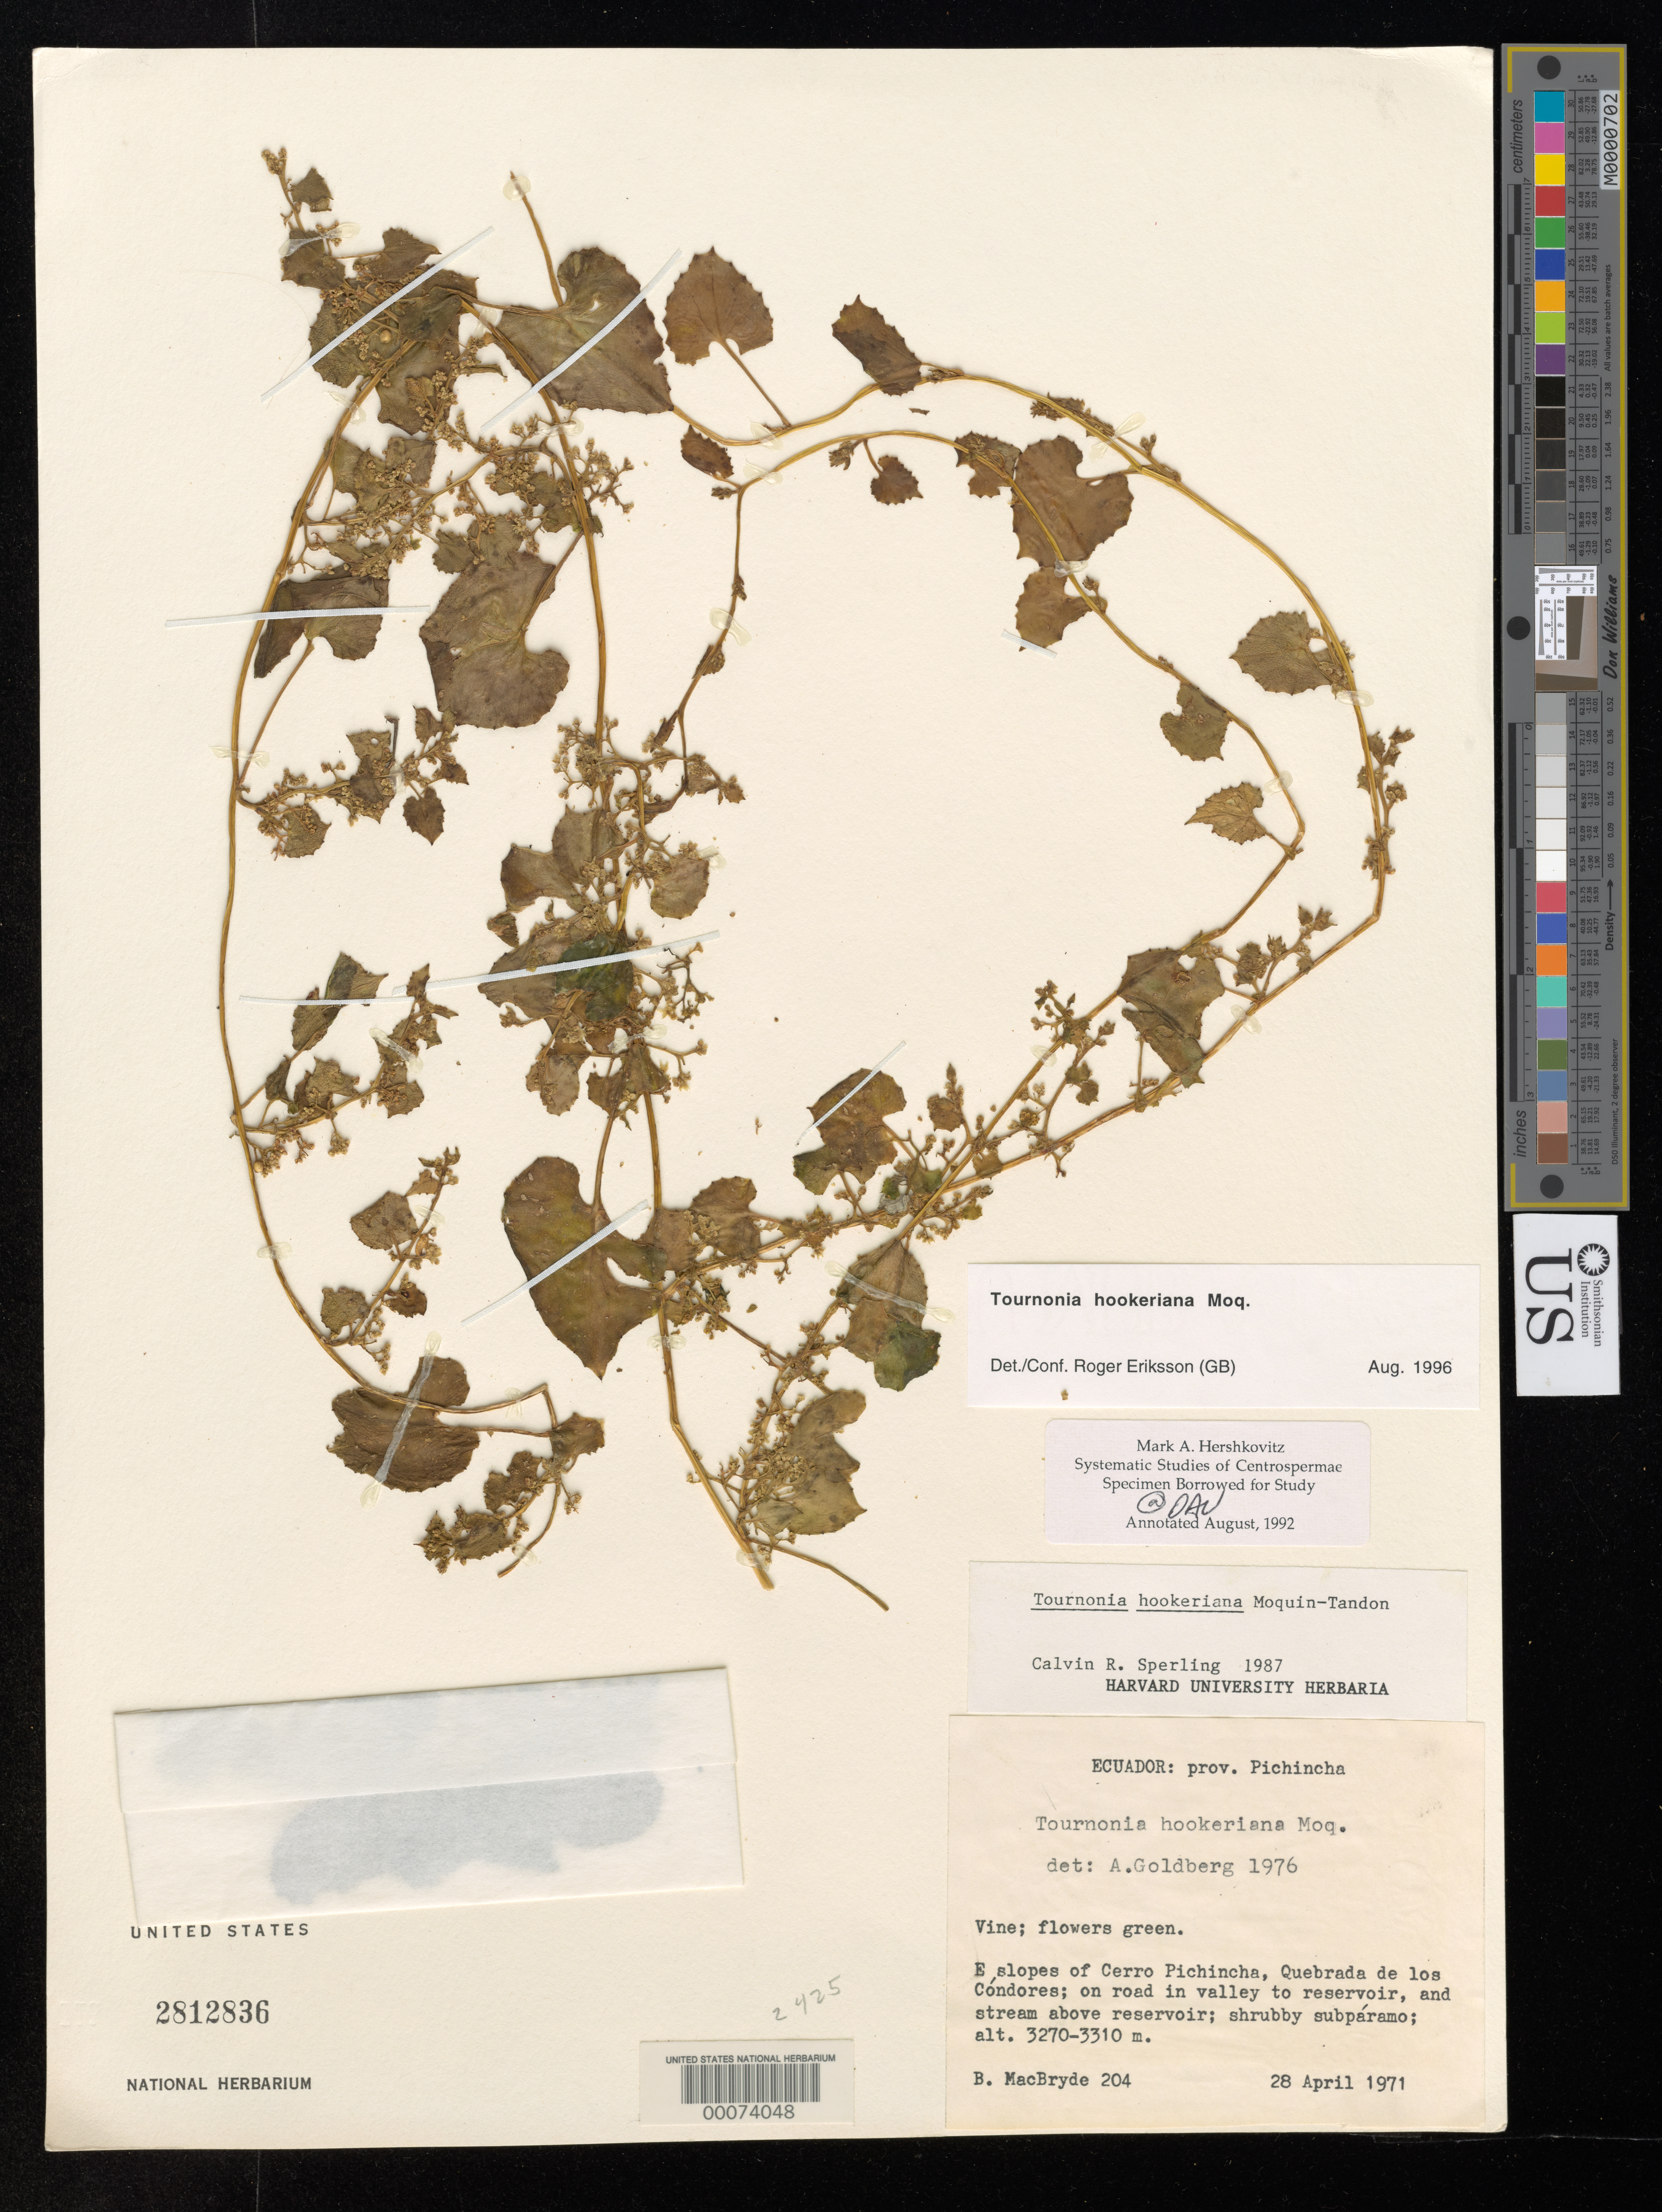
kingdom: Plantae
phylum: Tracheophyta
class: Magnoliopsida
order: Caryophyllales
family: Basellaceae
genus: Tournonia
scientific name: Tournonia hookeriana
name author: Moq.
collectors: B. MacBryde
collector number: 204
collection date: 1971-04-28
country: Ecuador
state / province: Pichincha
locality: E slopes of Cerro Pichincha, Quebrada de los Cóndores; on road in valley to reservoir, and stream above reservoir; shrubby subpáramo.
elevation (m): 3270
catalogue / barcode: US 2812836